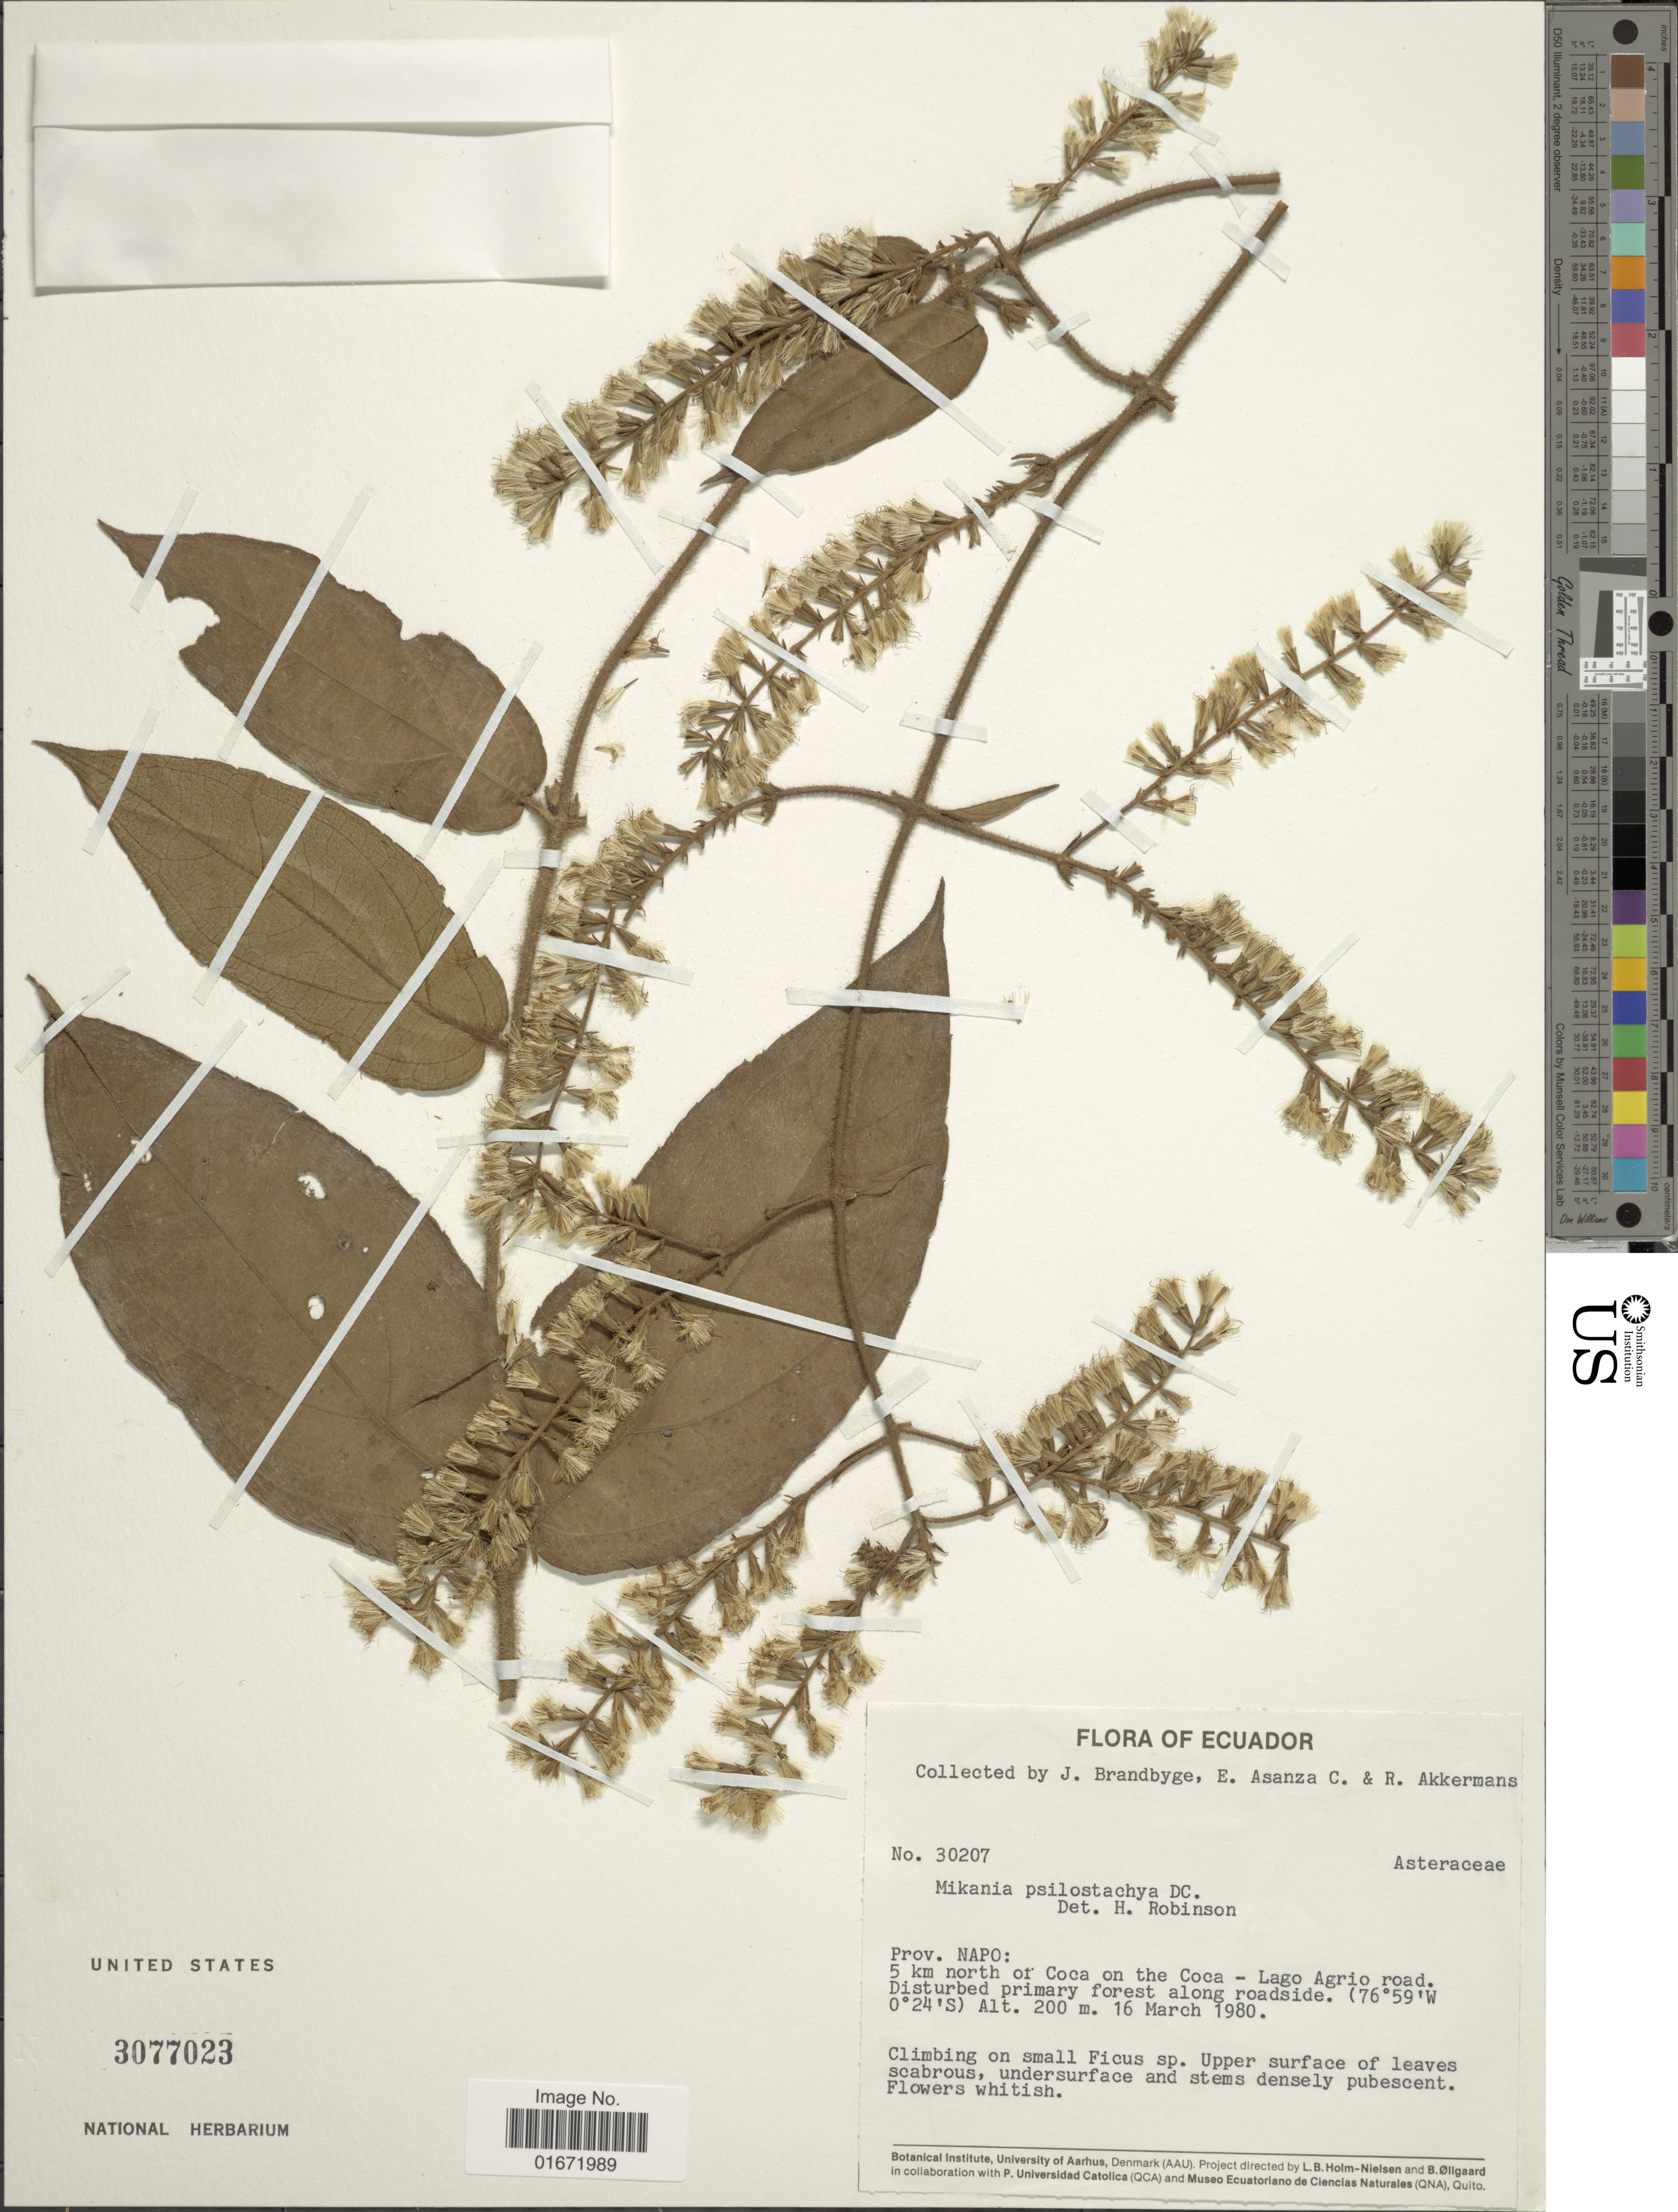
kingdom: Plantae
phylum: Tracheophyta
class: Magnoliopsida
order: Asterales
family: Asteraceae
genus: Mikania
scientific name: Mikania psilostachya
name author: DC.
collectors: J. Brandbyge, E. Asanza C. & R. W. A. P. Akkermans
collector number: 30207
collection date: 1980-03-16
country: Ecuador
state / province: Napo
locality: Prov. Napo: 5 km north of Coca on the Coca - Lago Agrio road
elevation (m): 200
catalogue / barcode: US 3077023